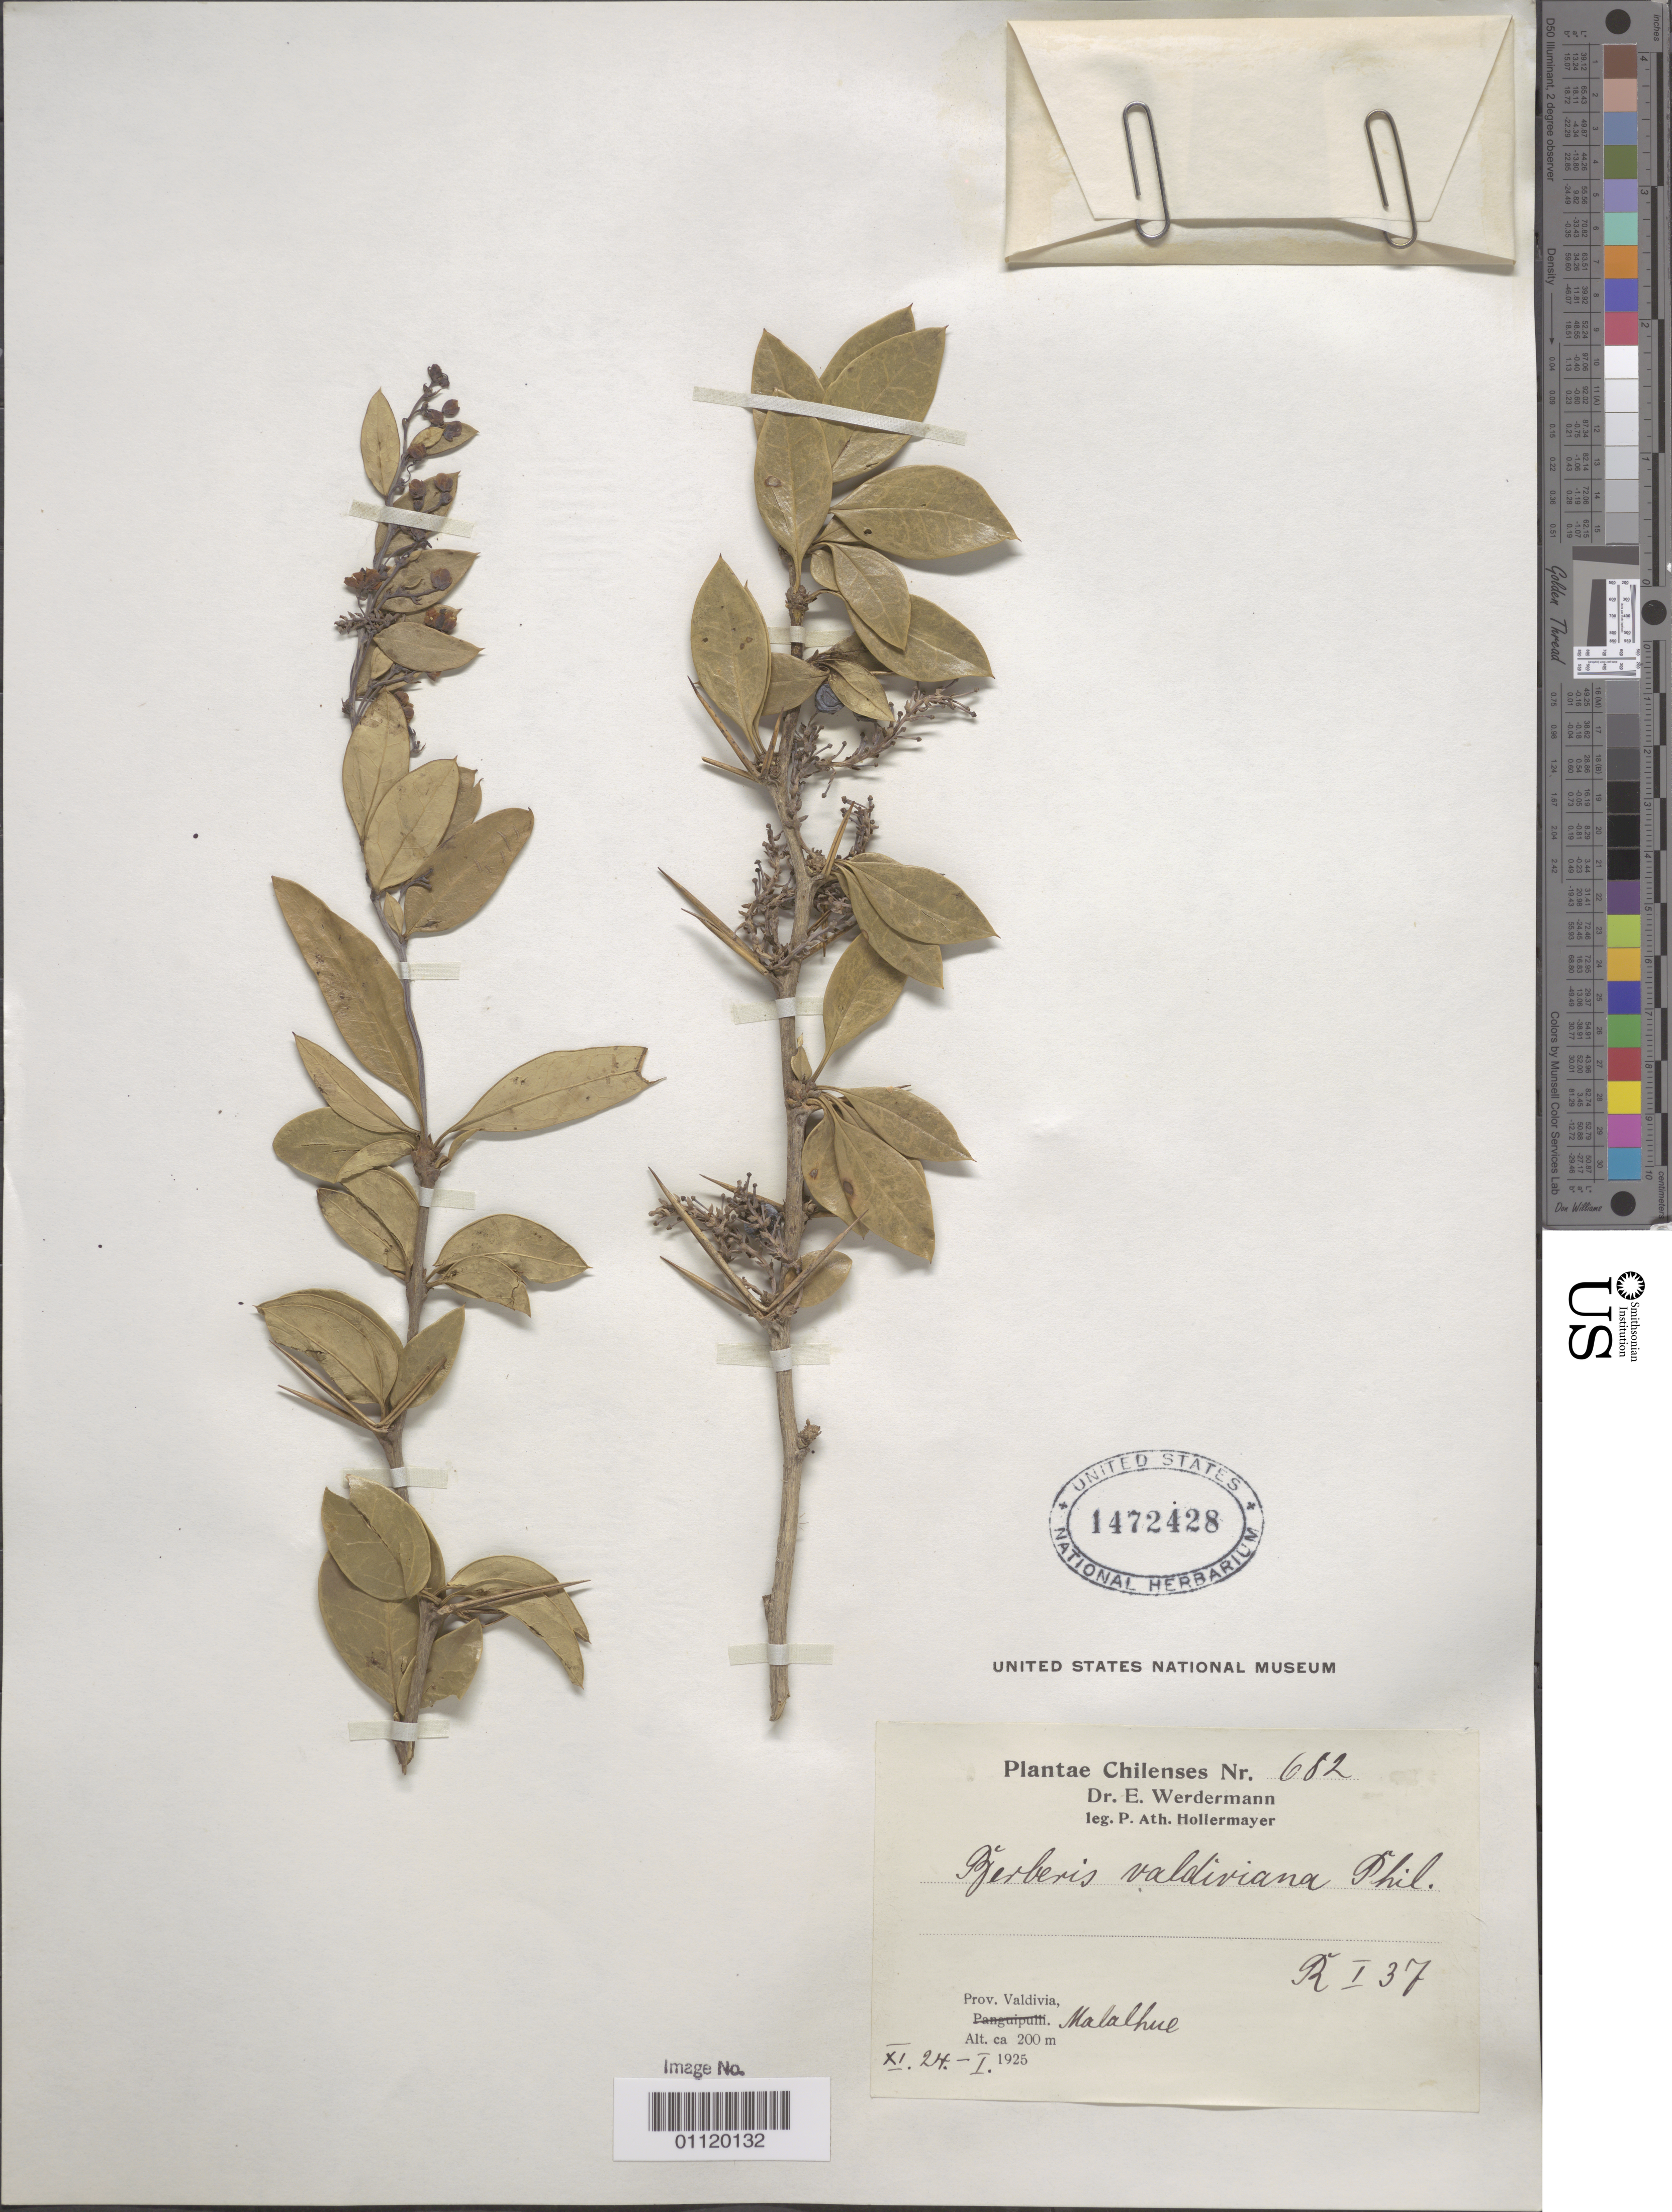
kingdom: Plantae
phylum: Tracheophyta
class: Magnoliopsida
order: Ranunculales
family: Berberidaceae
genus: Berberis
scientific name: Berberis valdiviana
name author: Phil.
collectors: P. Hollermayer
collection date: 1924-11/1925-01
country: Chile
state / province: Los Ríos (XIV)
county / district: Valdivia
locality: Malalhue.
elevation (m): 200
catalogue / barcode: US 1472428